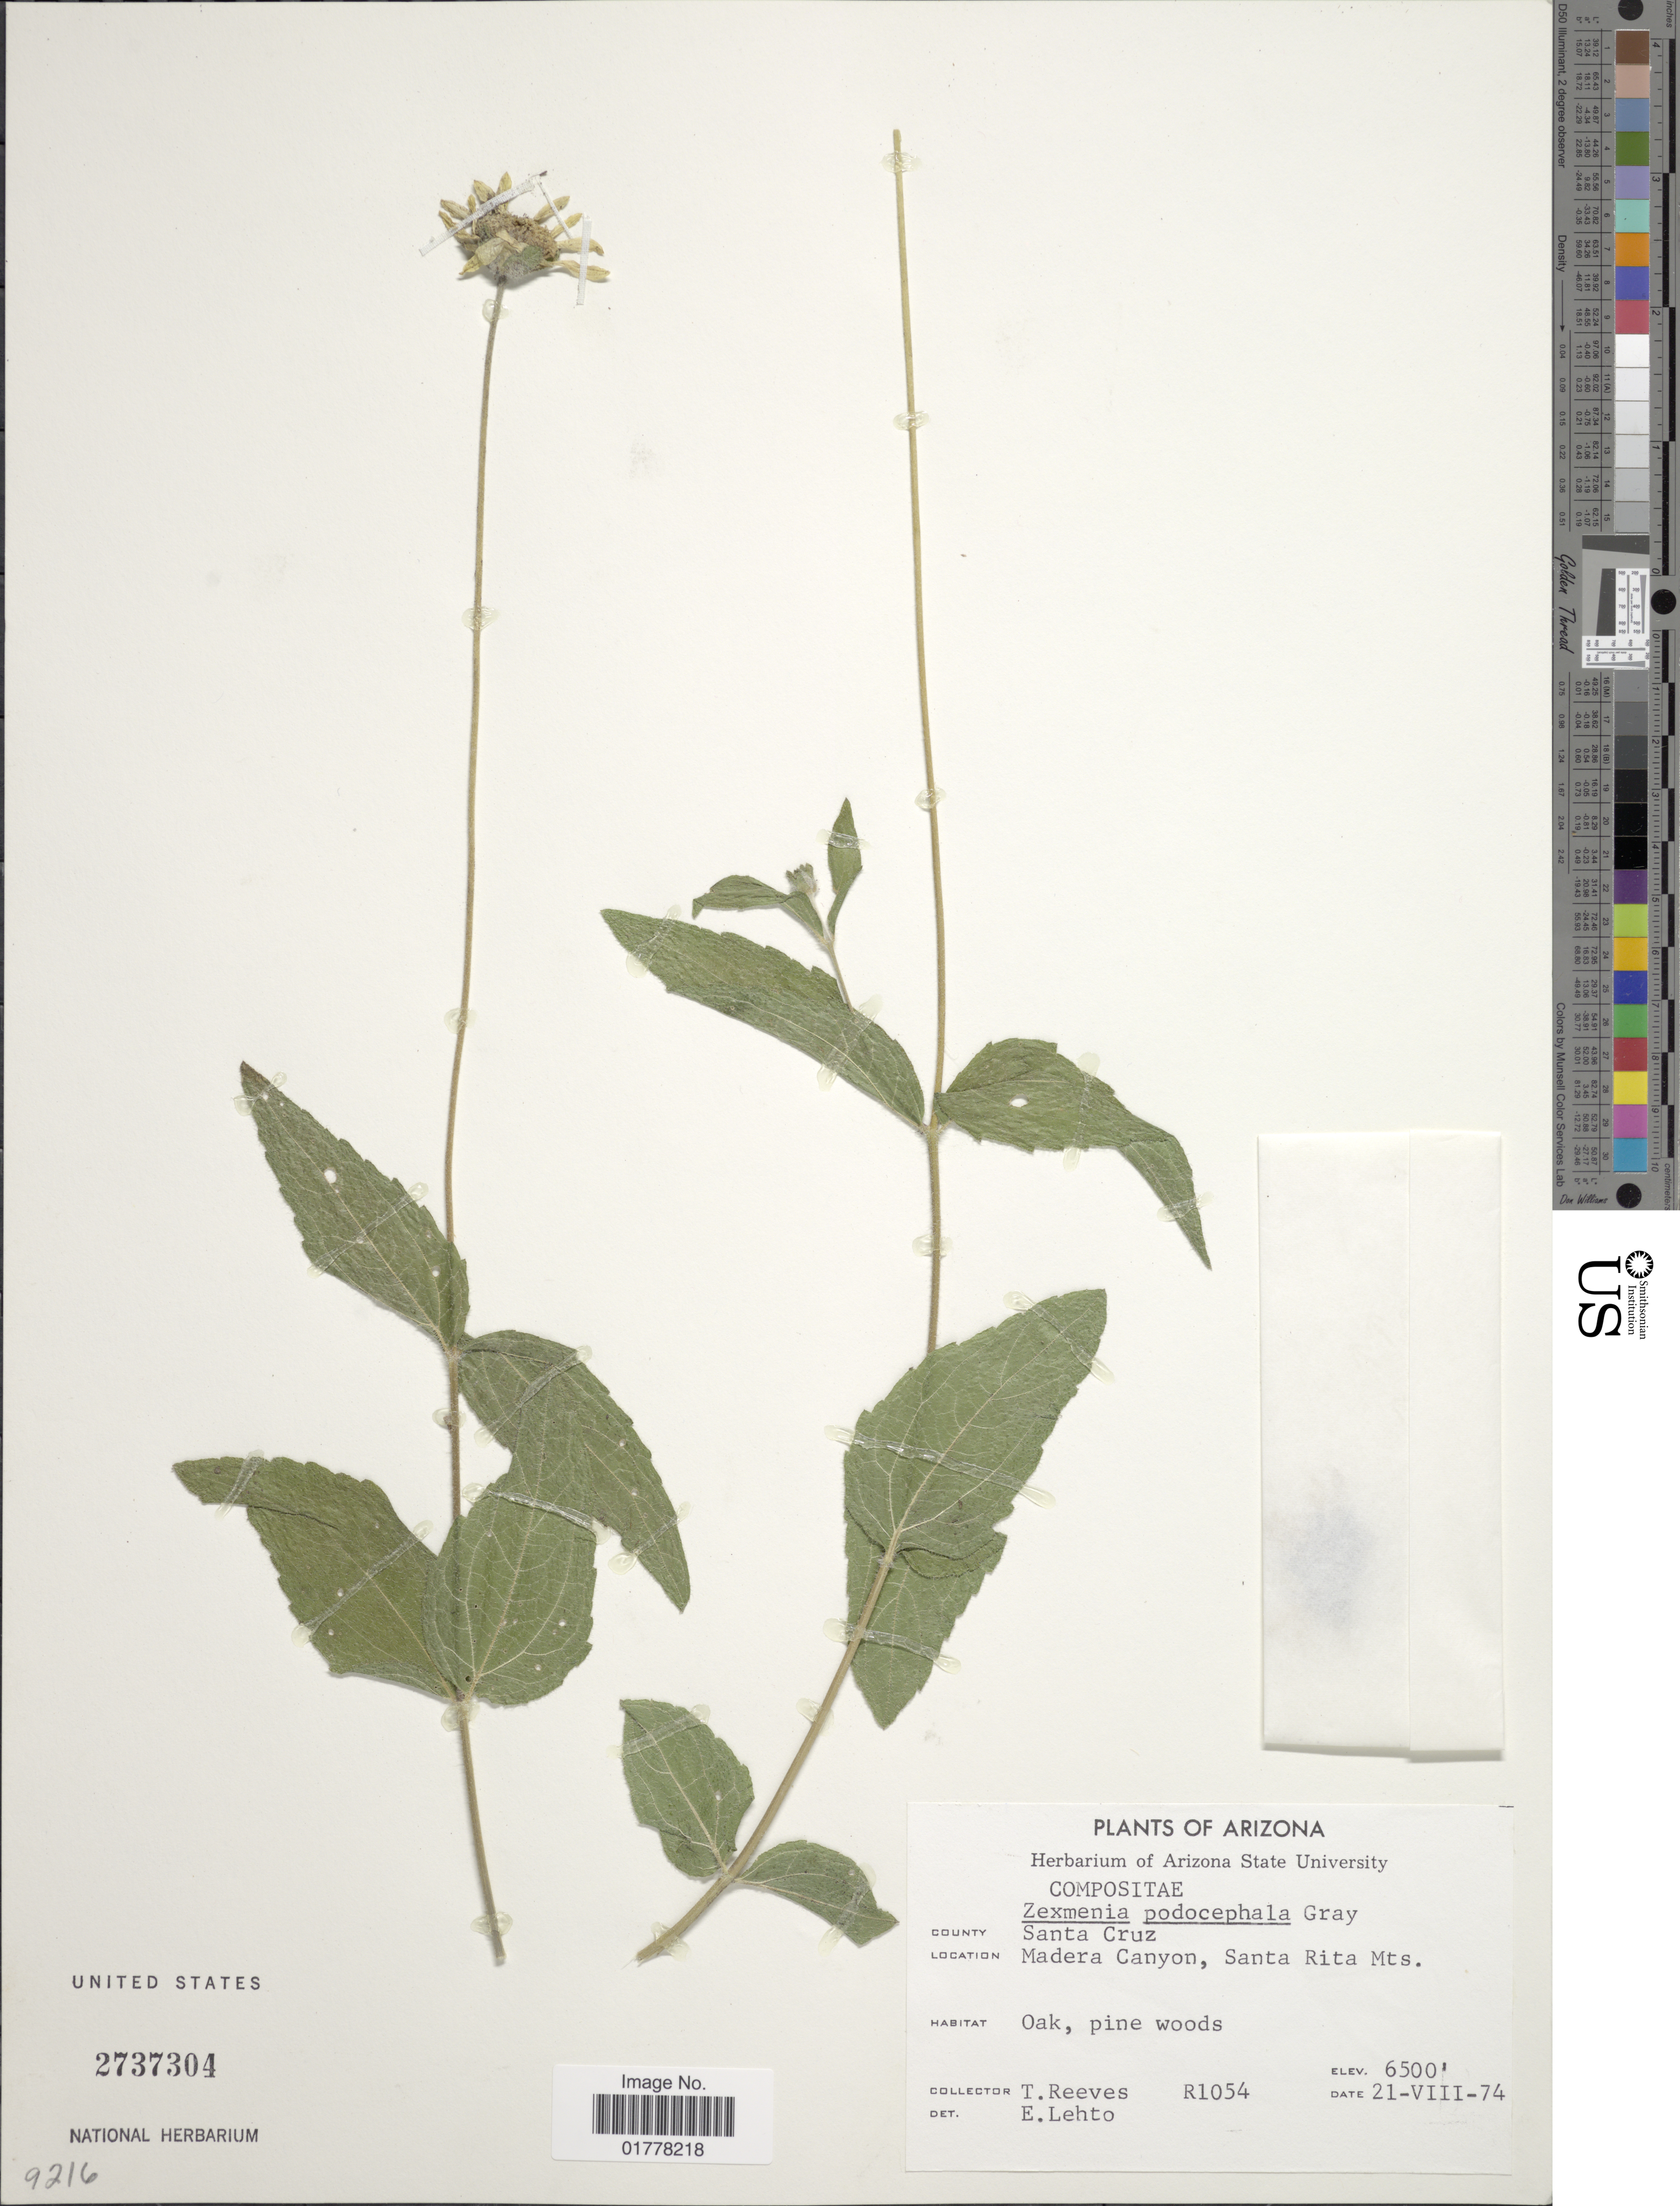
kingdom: Plantae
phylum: Tracheophyta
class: Magnoliopsida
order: Asterales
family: Asteraceae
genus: Lasianthaea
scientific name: Lasianthaea podocephala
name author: (A. Gray) K.M. Becker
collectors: T. Reeves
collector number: R1054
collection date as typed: Transcribed d/m/y: 21/8/74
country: United States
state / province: Arizona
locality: County Santa Cruz. Madera Canyon, Santa Rita Mts.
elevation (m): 1981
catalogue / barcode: US 2737304